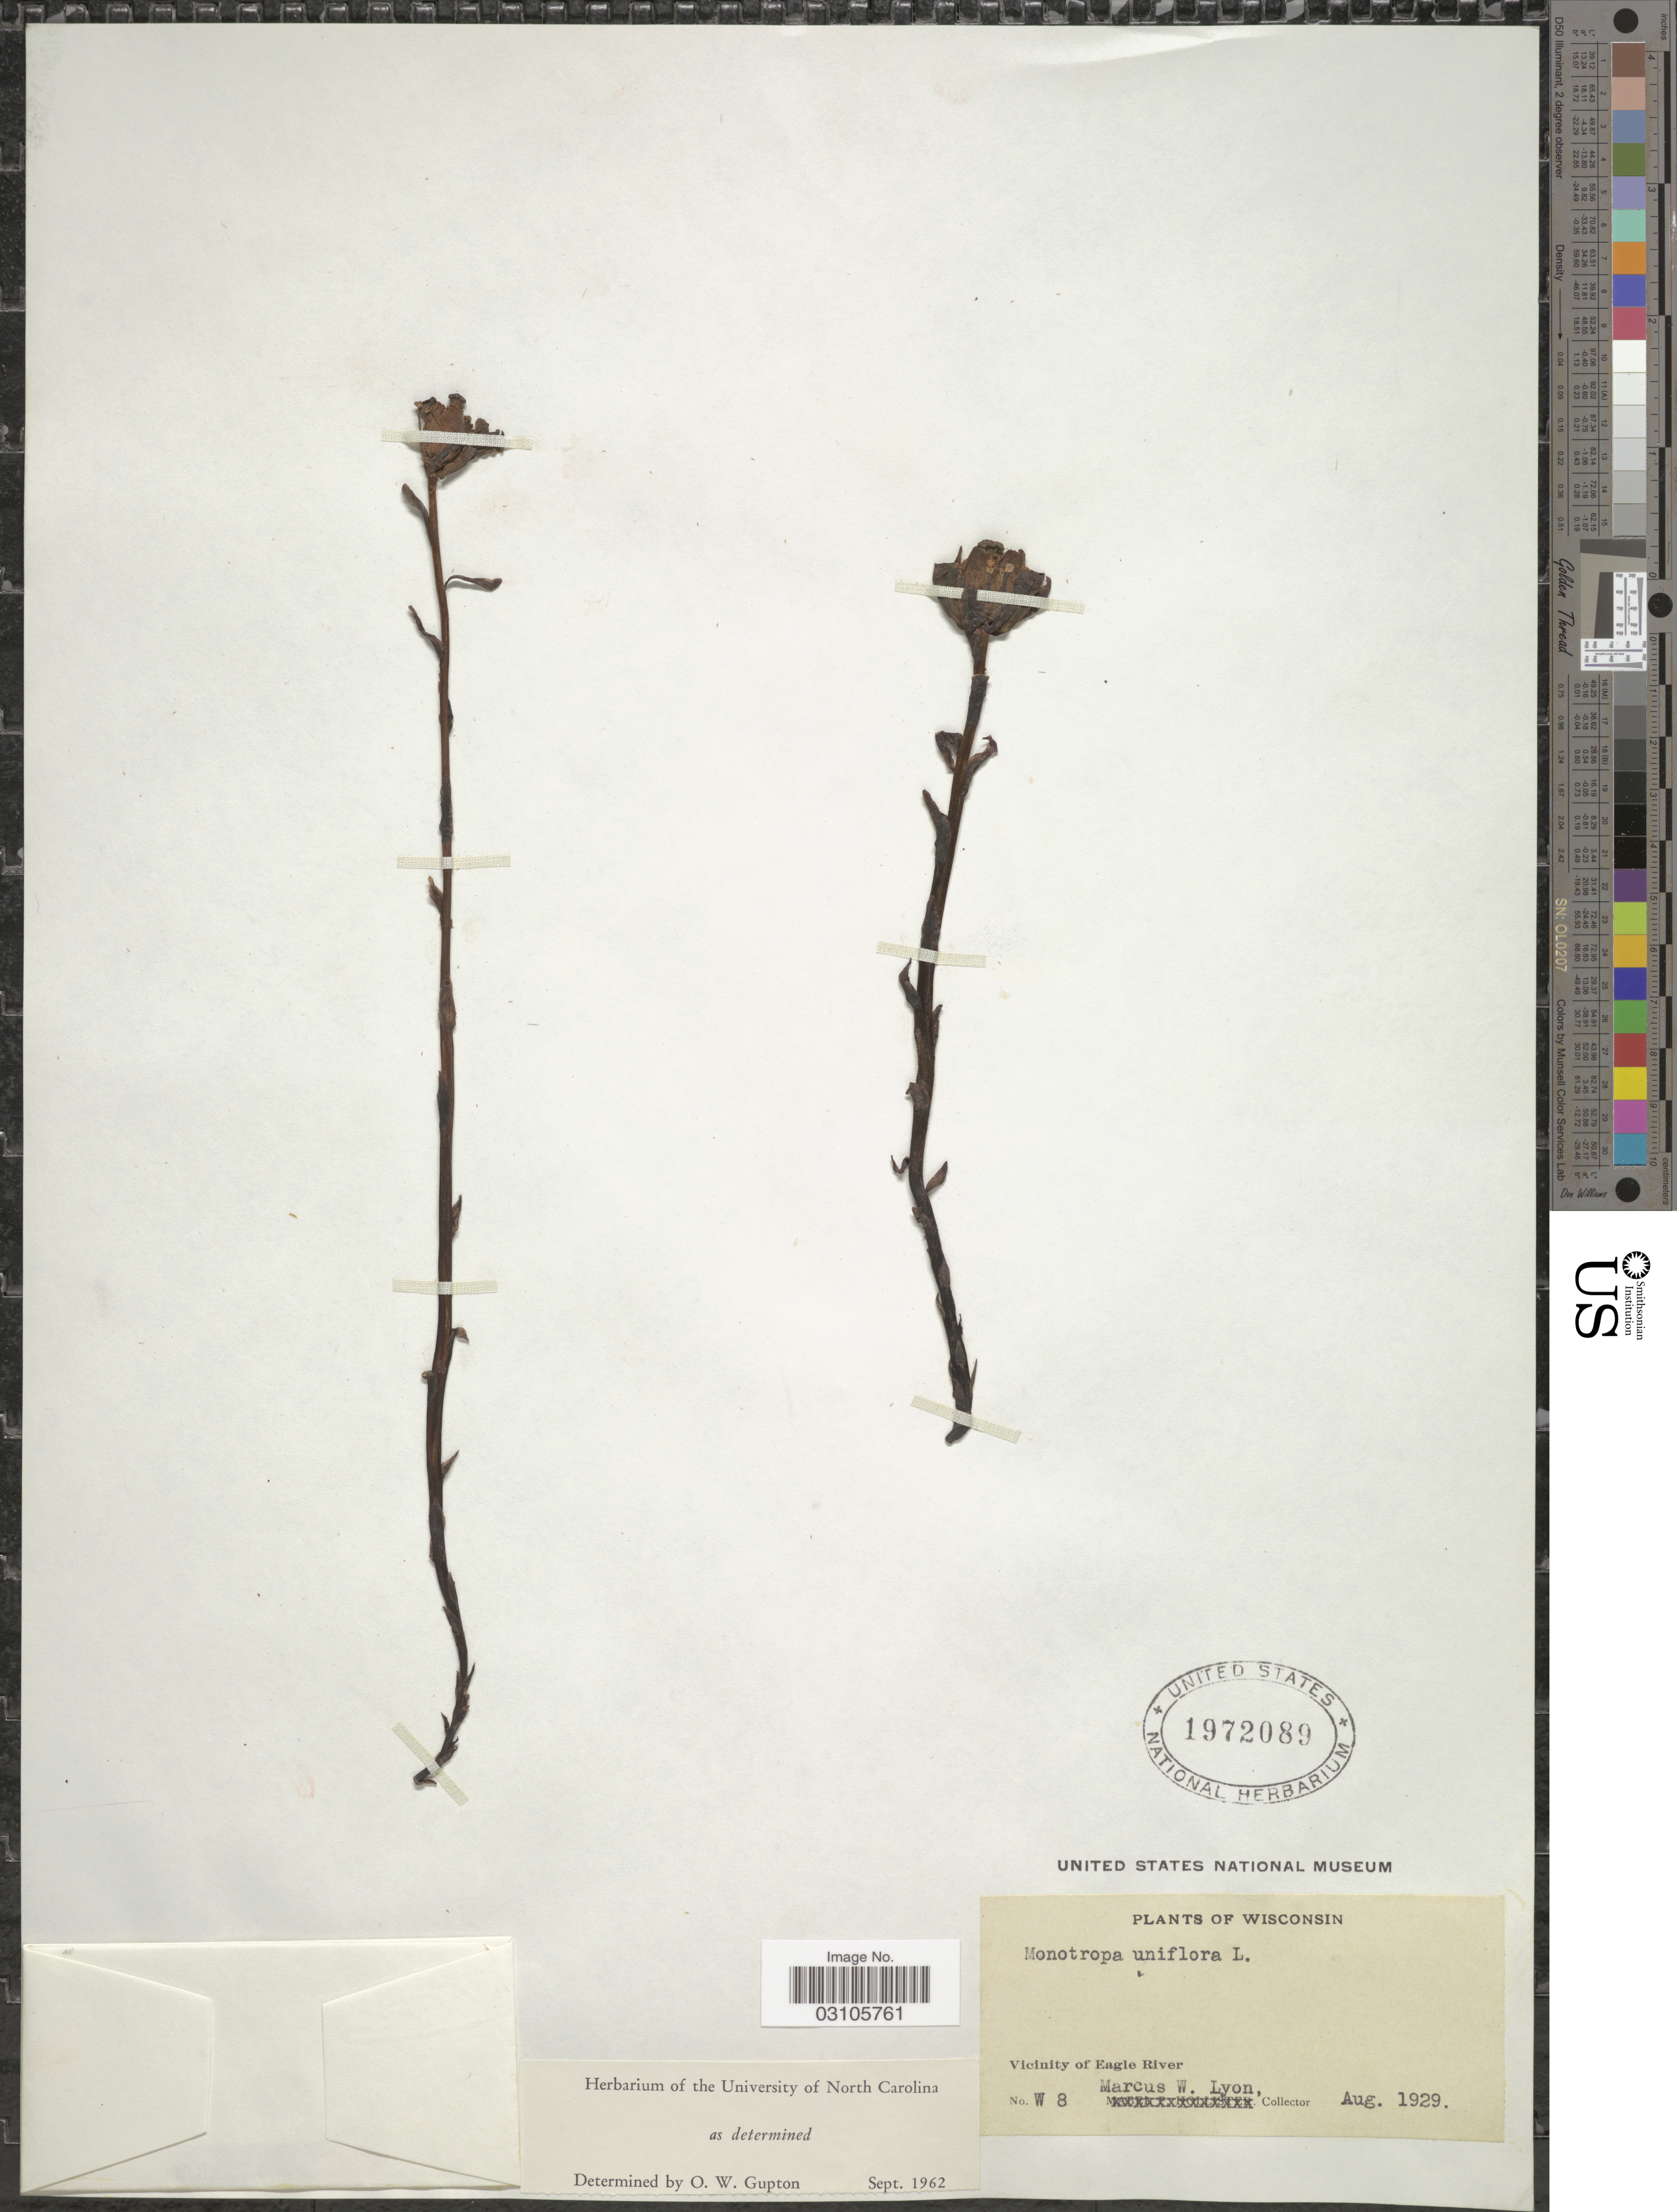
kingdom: Plantae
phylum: Tracheophyta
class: Magnoliopsida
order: Ericales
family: Ericaceae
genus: Monotropa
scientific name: Monotropa uniflora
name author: L.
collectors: M. W. Lyon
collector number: W 8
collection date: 1929-08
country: United States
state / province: Wisconsin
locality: Vicinity of Eagle River.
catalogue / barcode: US 1972089